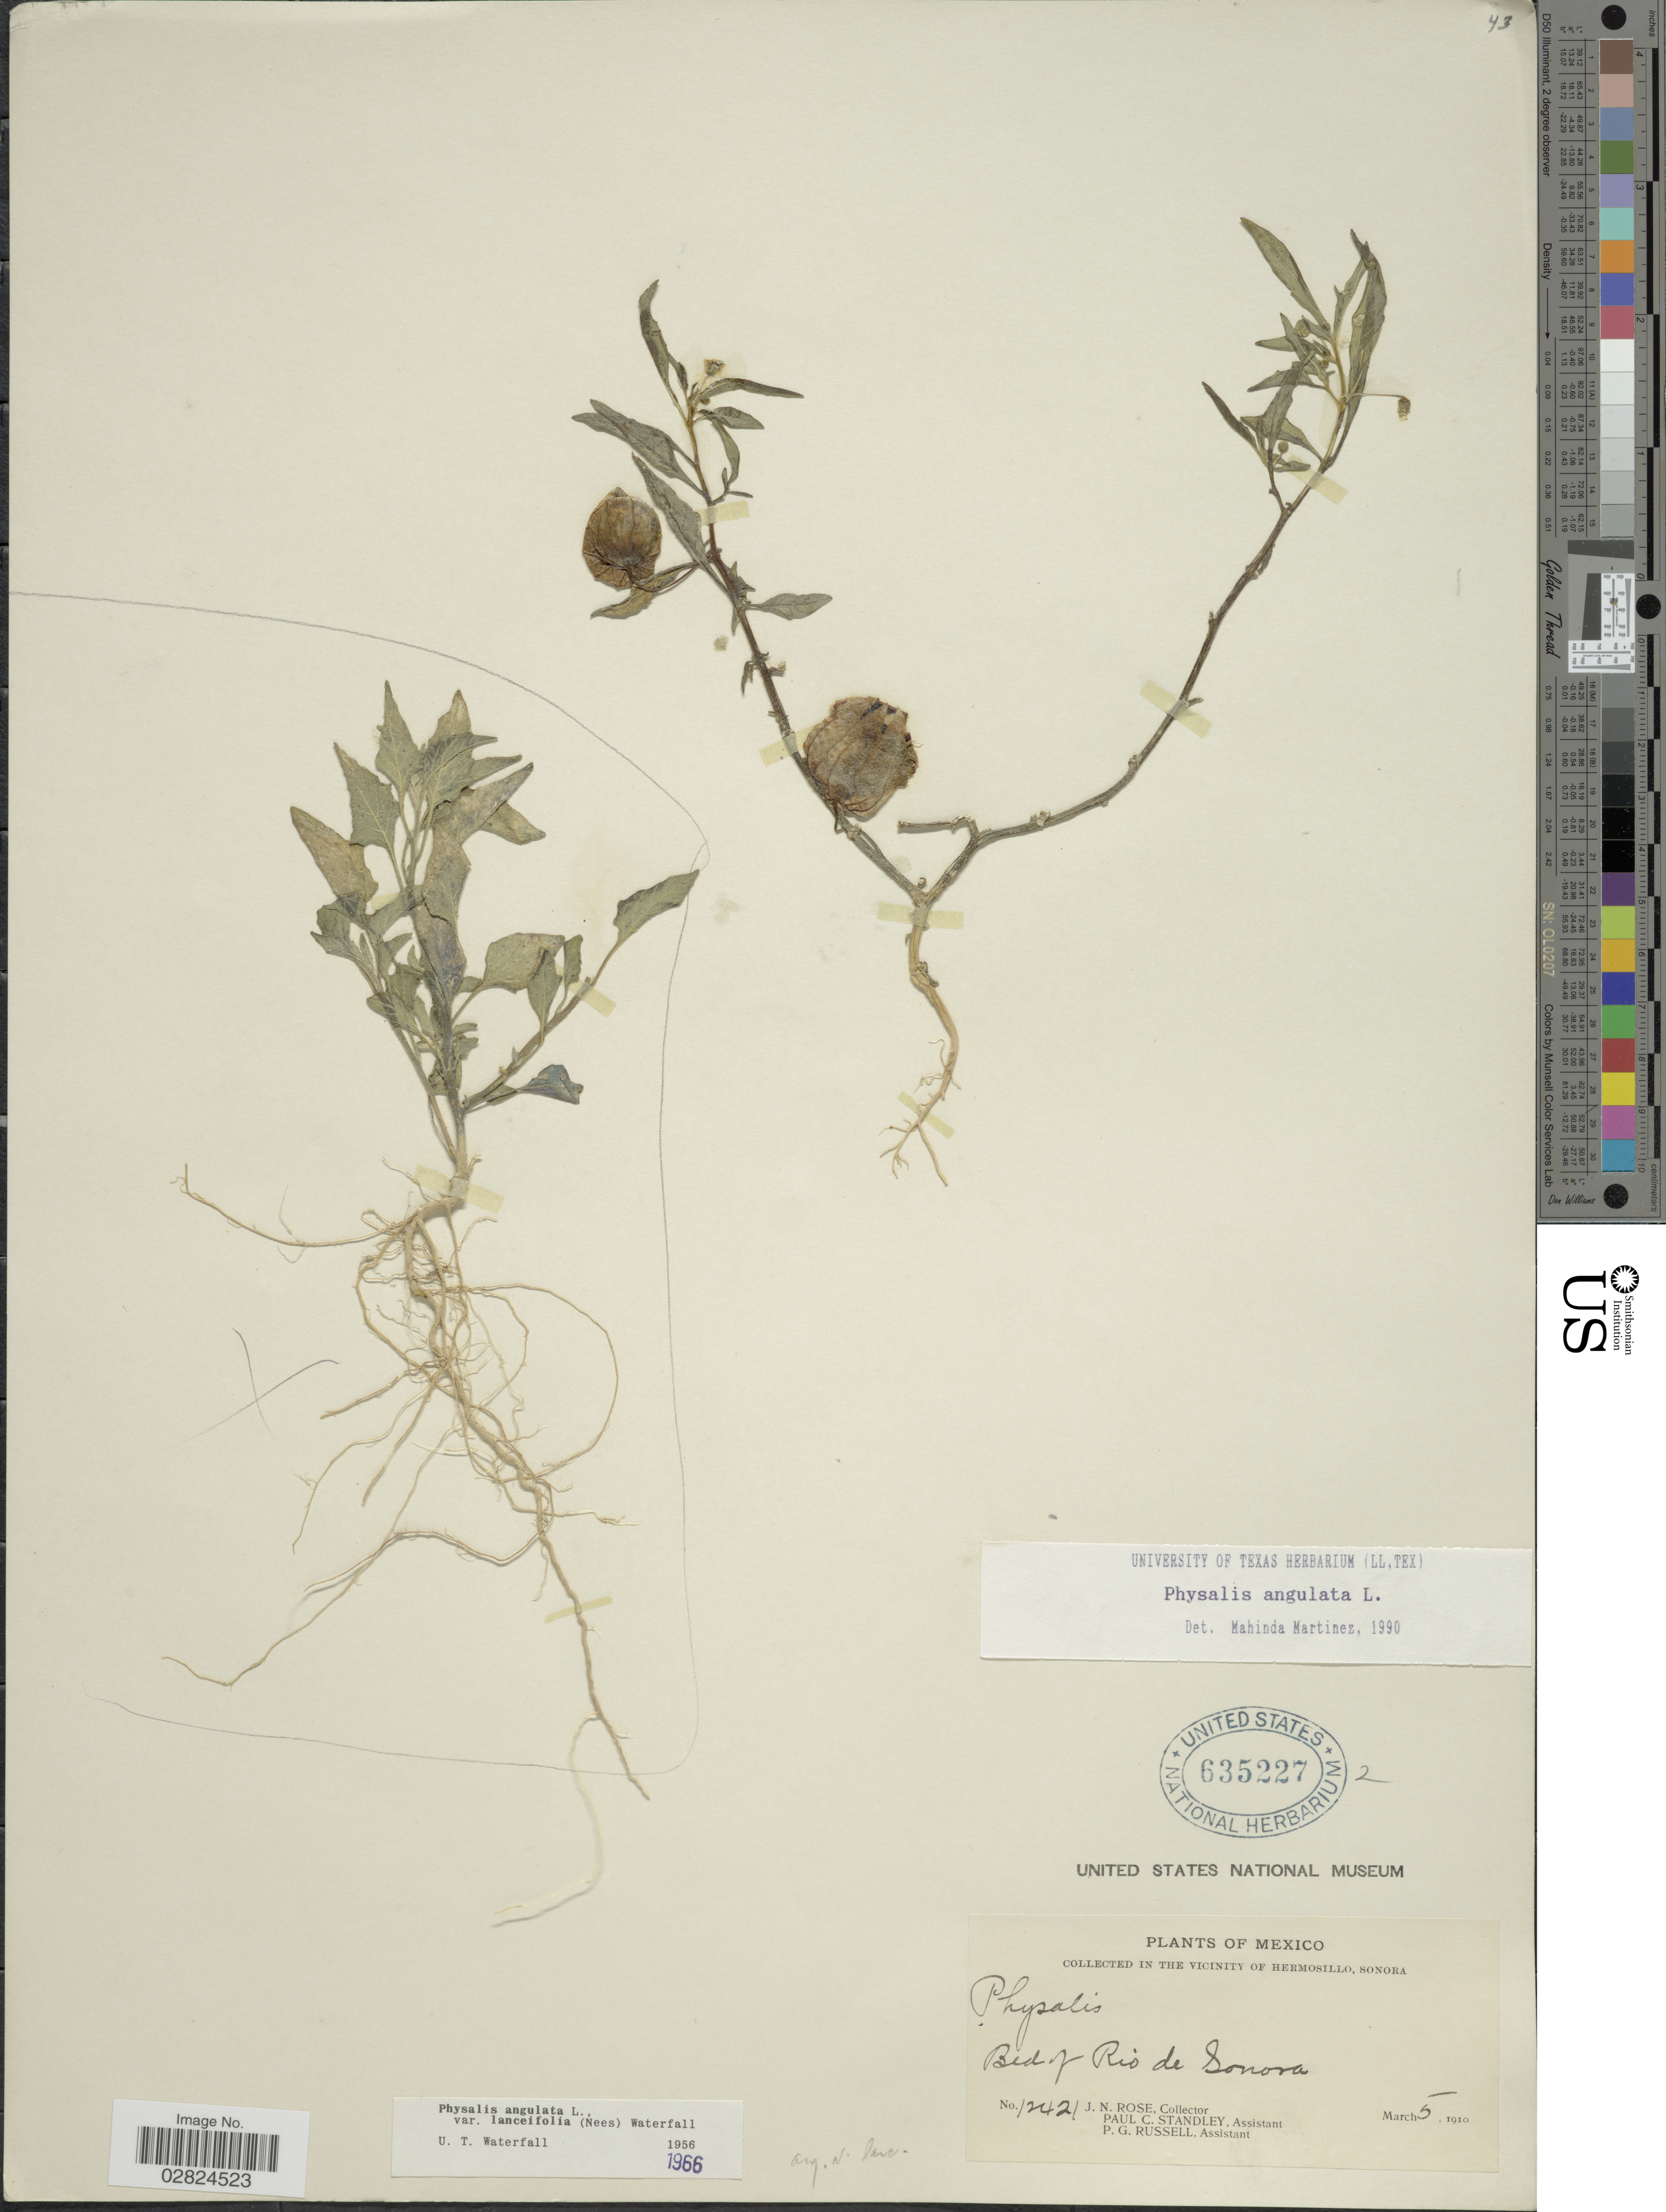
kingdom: Plantae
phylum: Tracheophyta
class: Magnoliopsida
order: Solanales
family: Solanaceae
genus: Physalis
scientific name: Physalis angulata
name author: L.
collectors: J. N. Rose, P. C. Standley & P. G. Russell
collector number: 12421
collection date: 1910-03-05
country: Mexico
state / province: Sonora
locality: Vicinity of Hermosillo, Bed of Rio de Sonora.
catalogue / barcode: US 635227